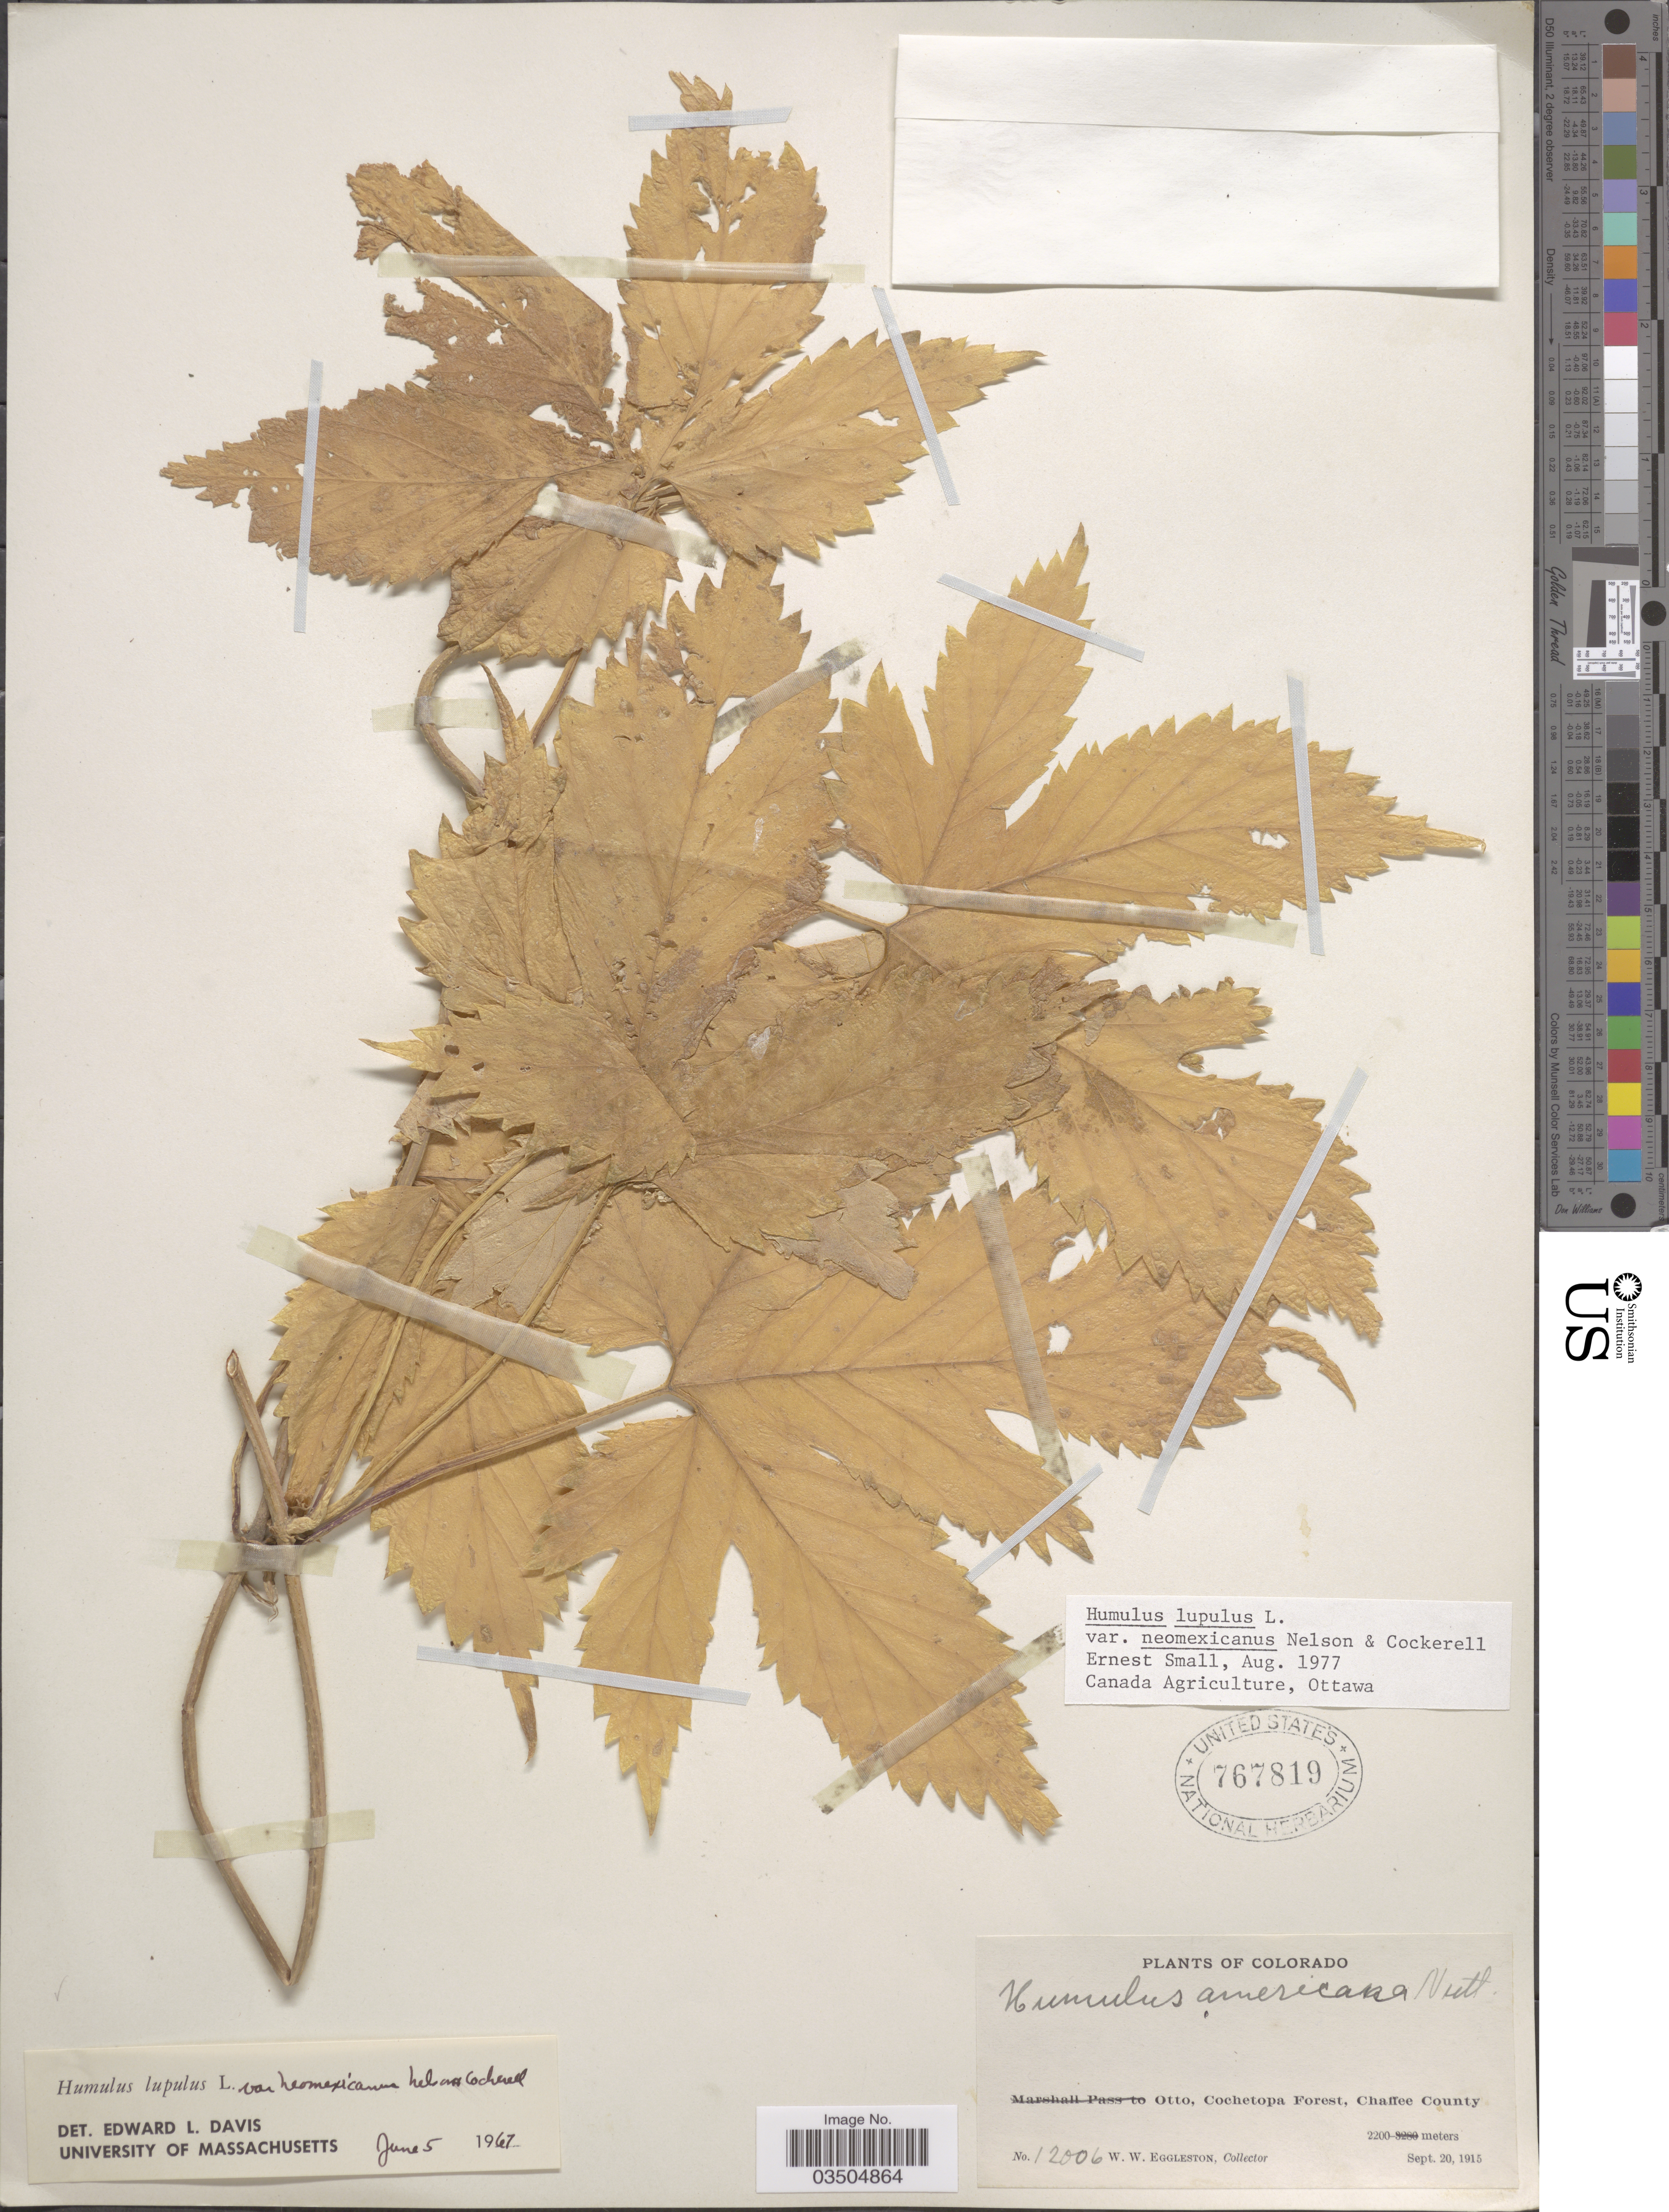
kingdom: Plantae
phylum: Tracheophyta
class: Magnoliopsida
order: Rosales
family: Cannabaceae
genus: Humulus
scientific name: Humulus neomexicanus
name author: (A. Nelson & Cockerell) Rydb.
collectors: W. W. Eggleston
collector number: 12006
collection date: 1915-09-20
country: United States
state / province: Colorado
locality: Otto, Cochetopa Forest, Chaffee County.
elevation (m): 2200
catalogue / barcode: US 767819